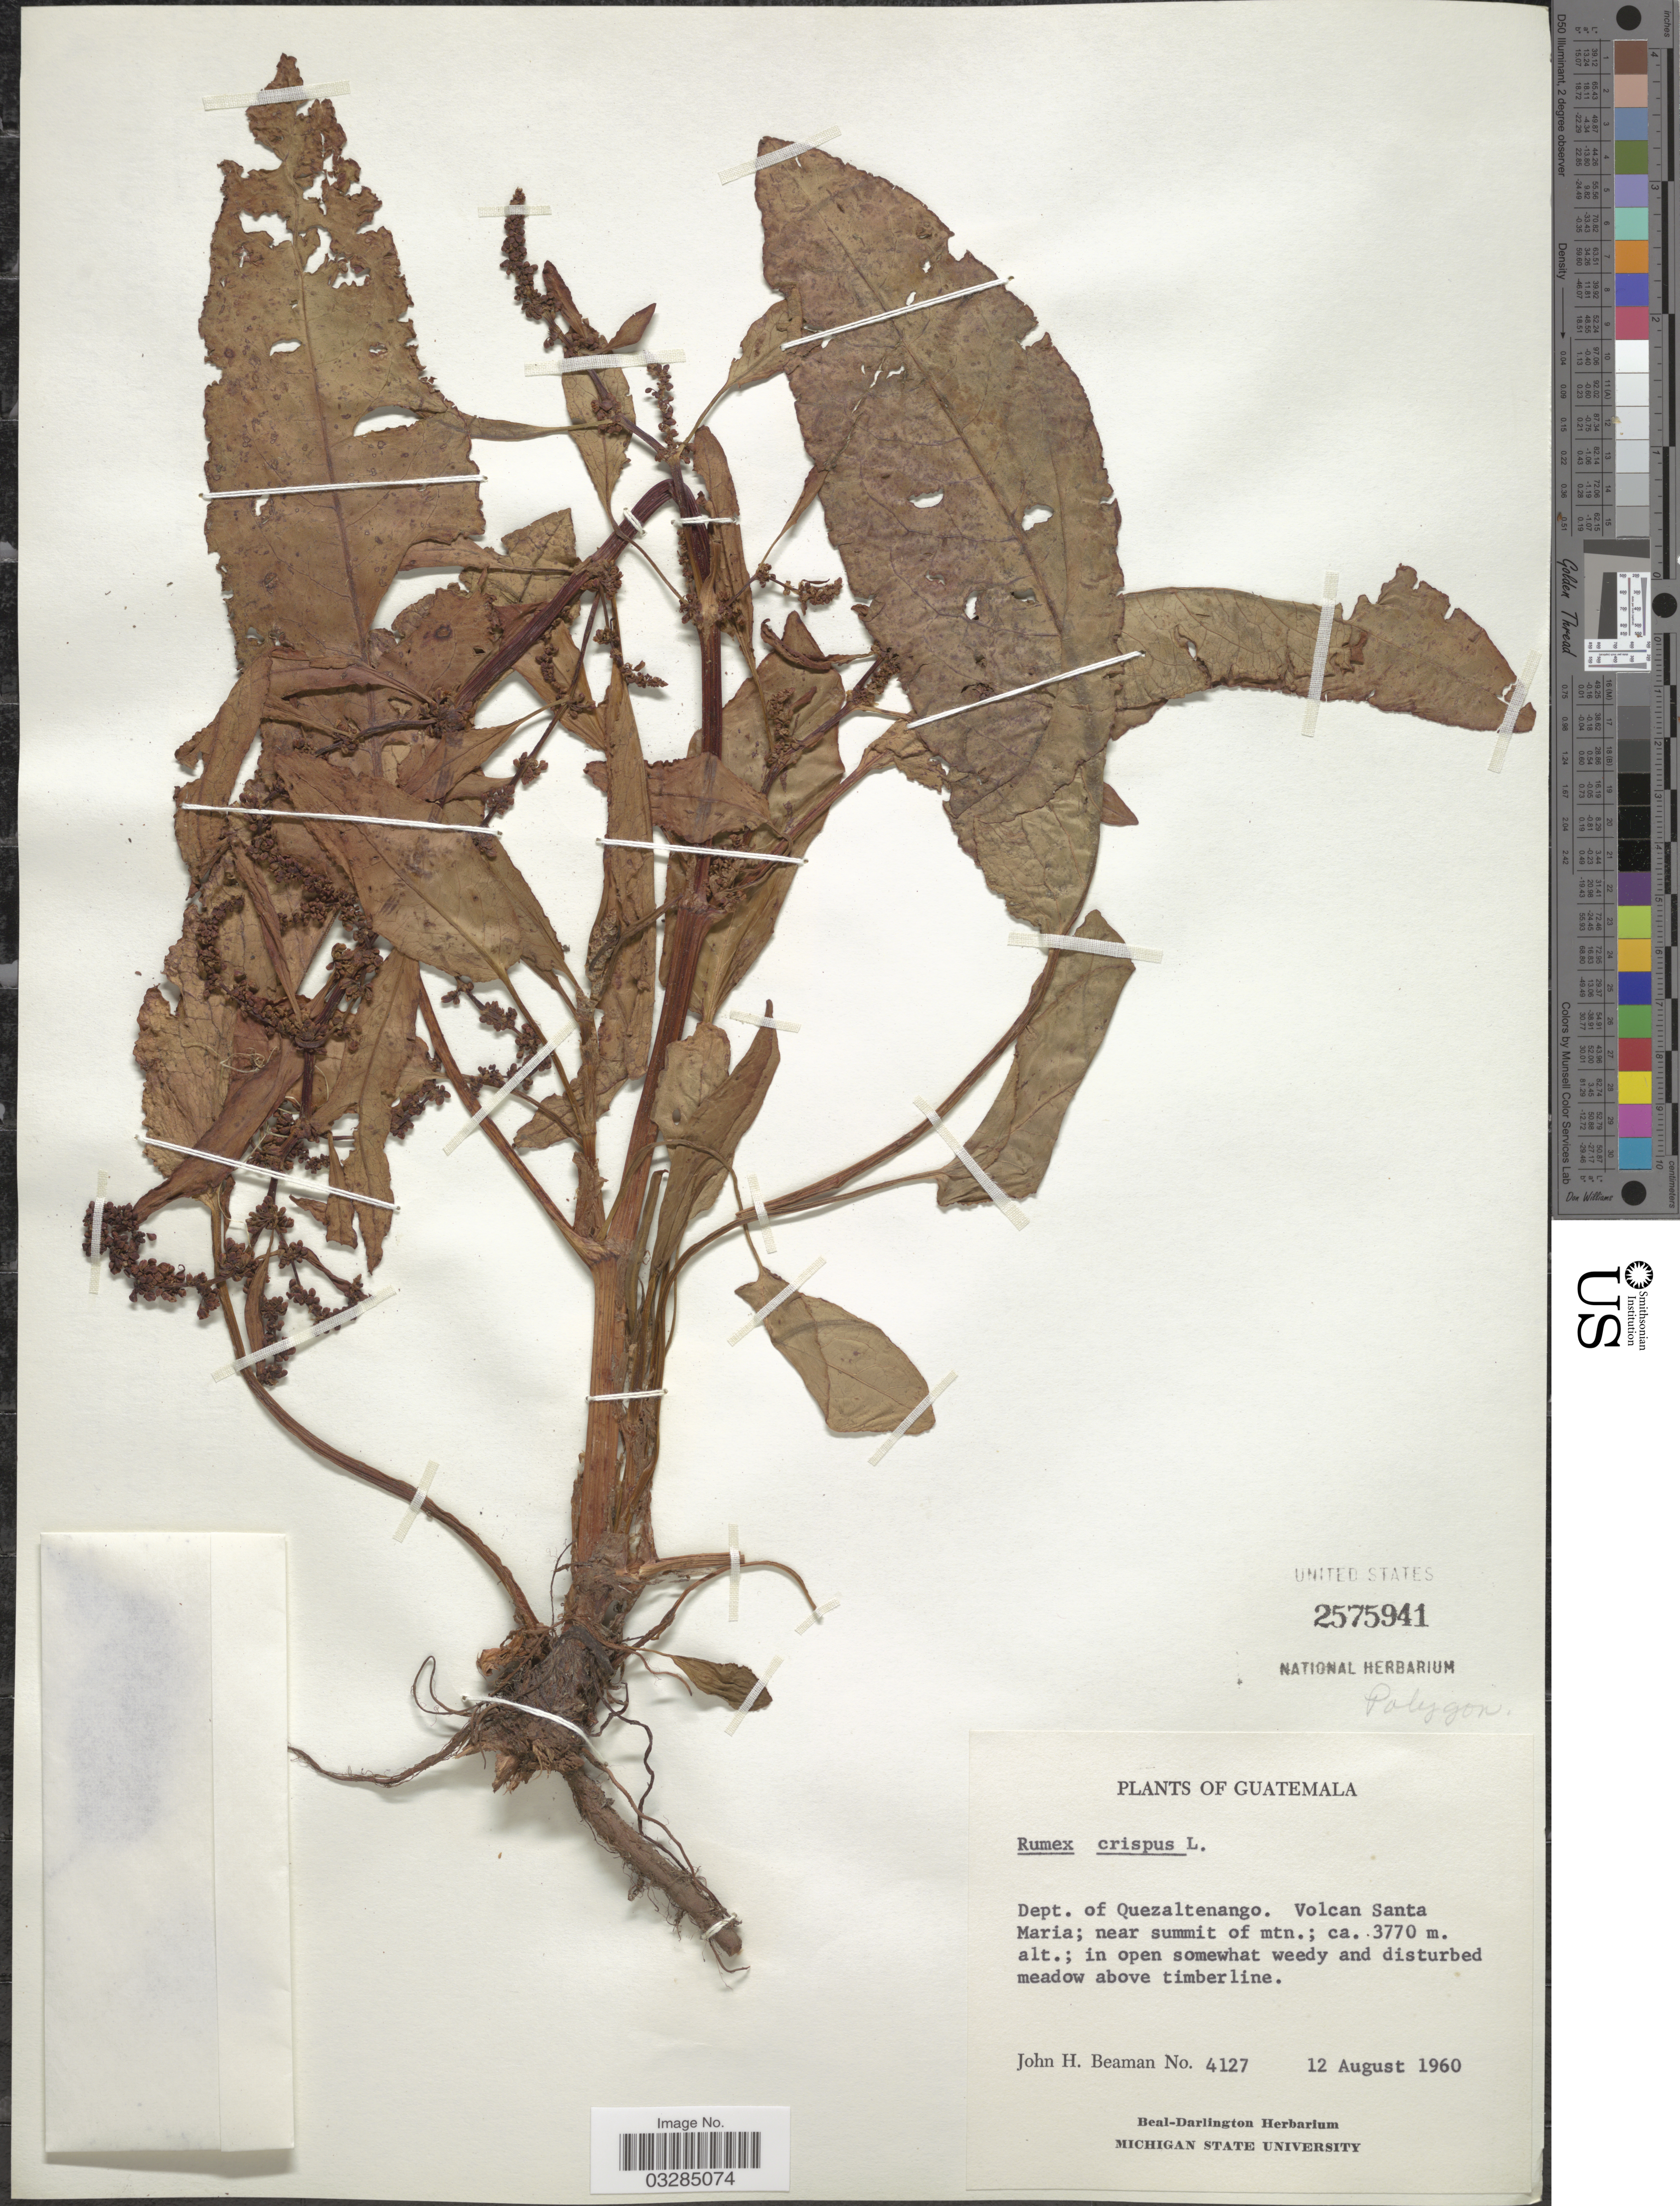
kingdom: Plantae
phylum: Tracheophyta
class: Magnoliopsida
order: Caryophyllales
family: Polygonaceae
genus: Rumex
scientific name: Rumex crispus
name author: L.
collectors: J. H. Beaman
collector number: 4127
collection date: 1960-08-12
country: Guatemala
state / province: Quetzaltenango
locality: Dept. of Quezaltenango. Volcan Santa Maria; near summit of mtn.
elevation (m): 3770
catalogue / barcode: US 2575941